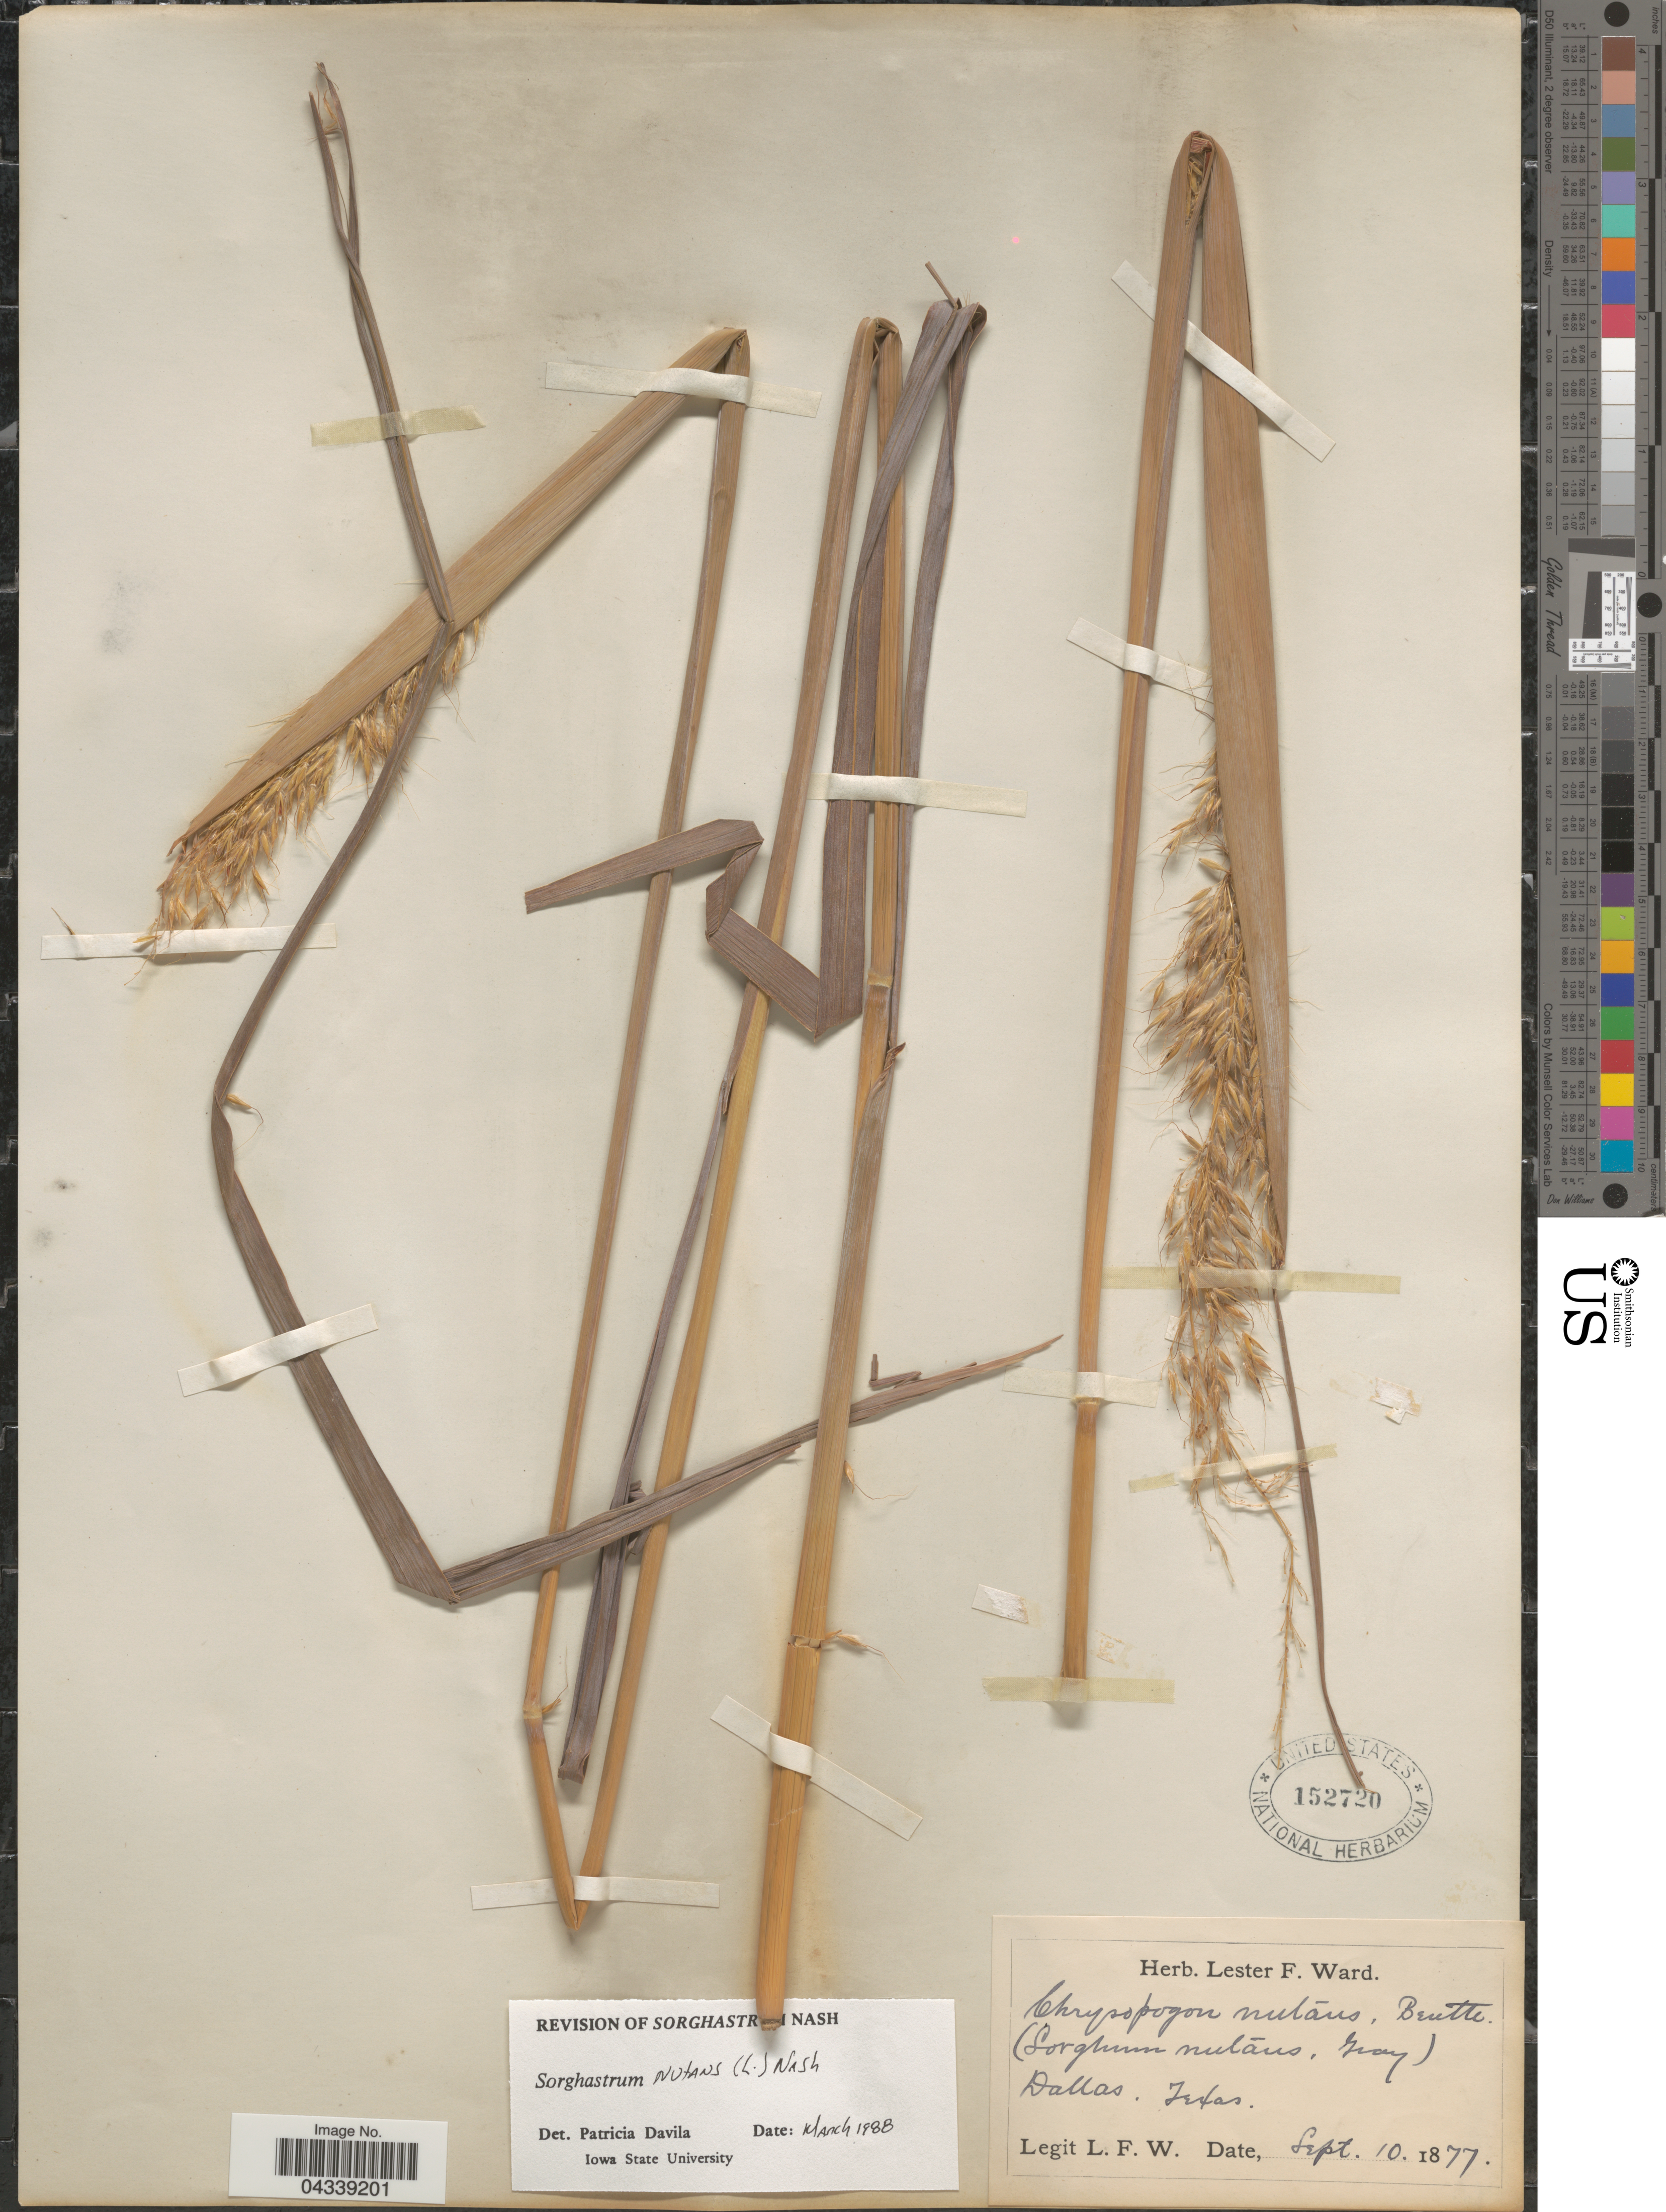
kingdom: Plantae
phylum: Tracheophyta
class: Liliopsida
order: Poales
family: Poaceae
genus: Sorghastrum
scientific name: Sorghastrum nutans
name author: (L.) Nash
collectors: L. F. Ward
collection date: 1877-09-10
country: United States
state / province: Texas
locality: Dallas.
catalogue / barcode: US 152720